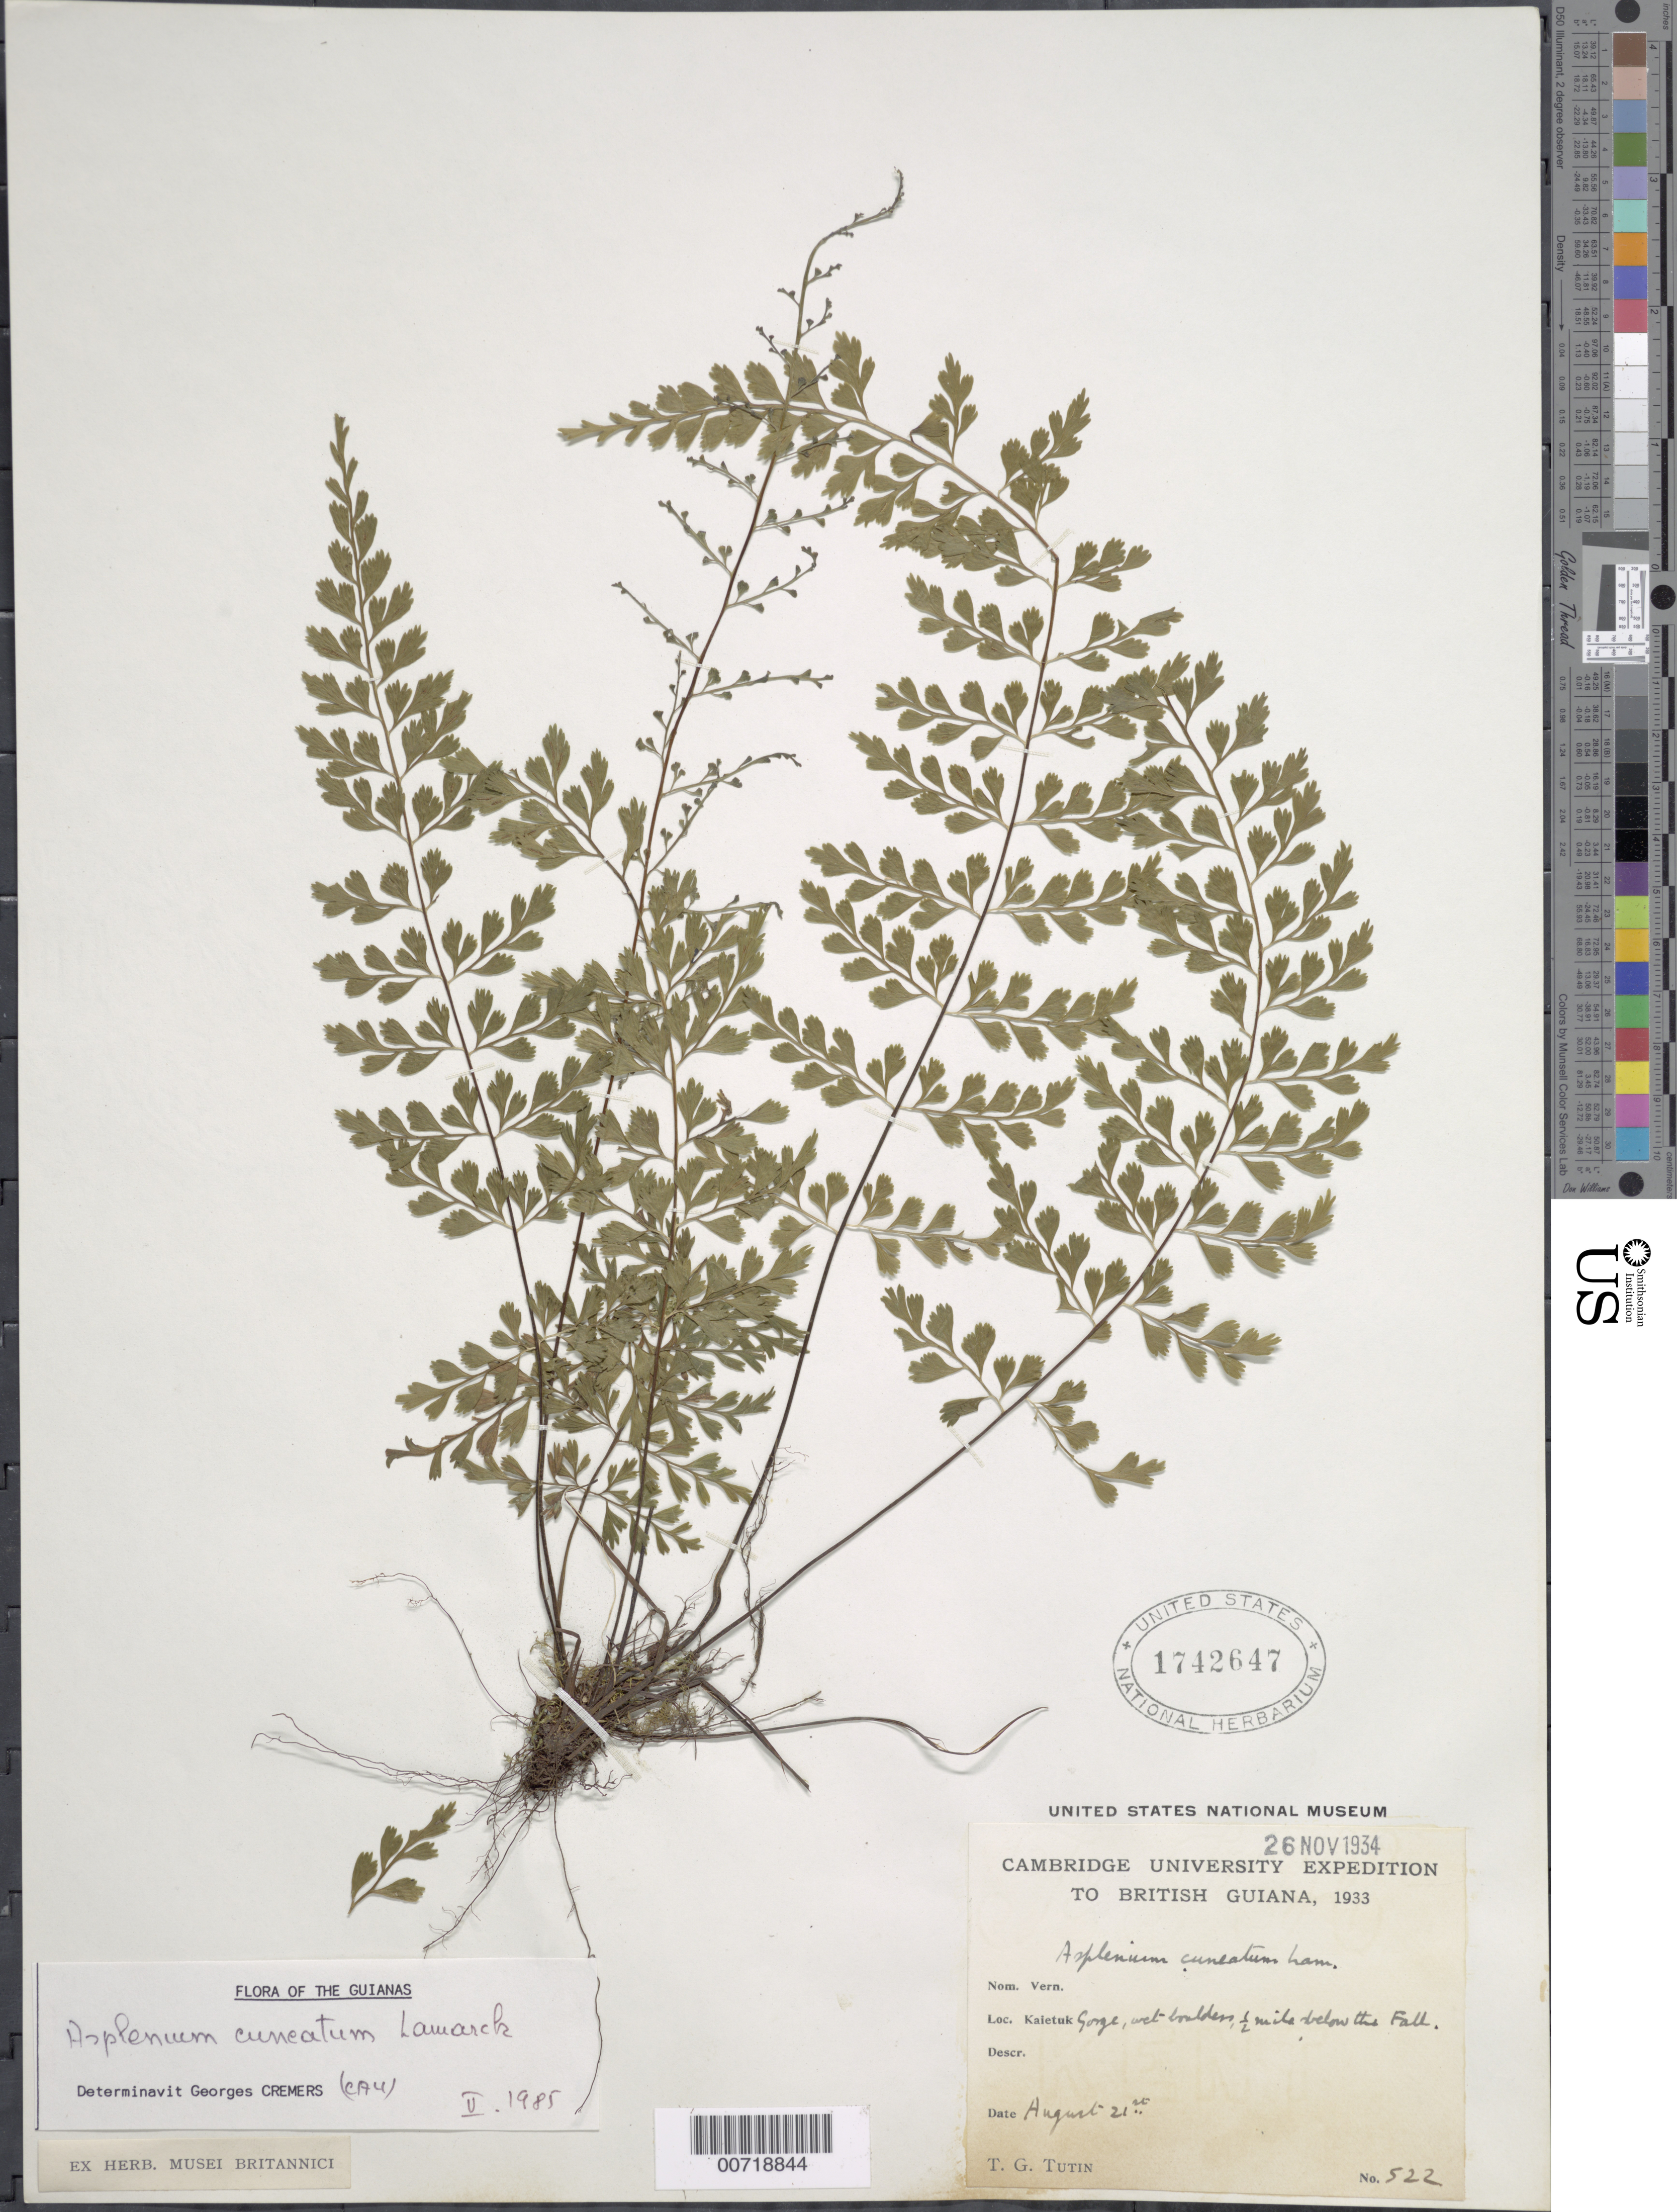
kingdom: Plantae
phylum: Tracheophyta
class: Polypodiopsida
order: Polypodiales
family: Aspleniaceae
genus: Asplenium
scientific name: Asplenium cuneatum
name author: Lam.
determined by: Cremers, Georges A.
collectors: T. G. Tutin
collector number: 522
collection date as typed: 21-Aug-33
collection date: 1933-08-21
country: Guyana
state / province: Potaro-Siparuni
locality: Kaietuk [Kaieteur] Gorge, 0.5 mi. below Falls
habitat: Wet boulders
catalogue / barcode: US 1742647